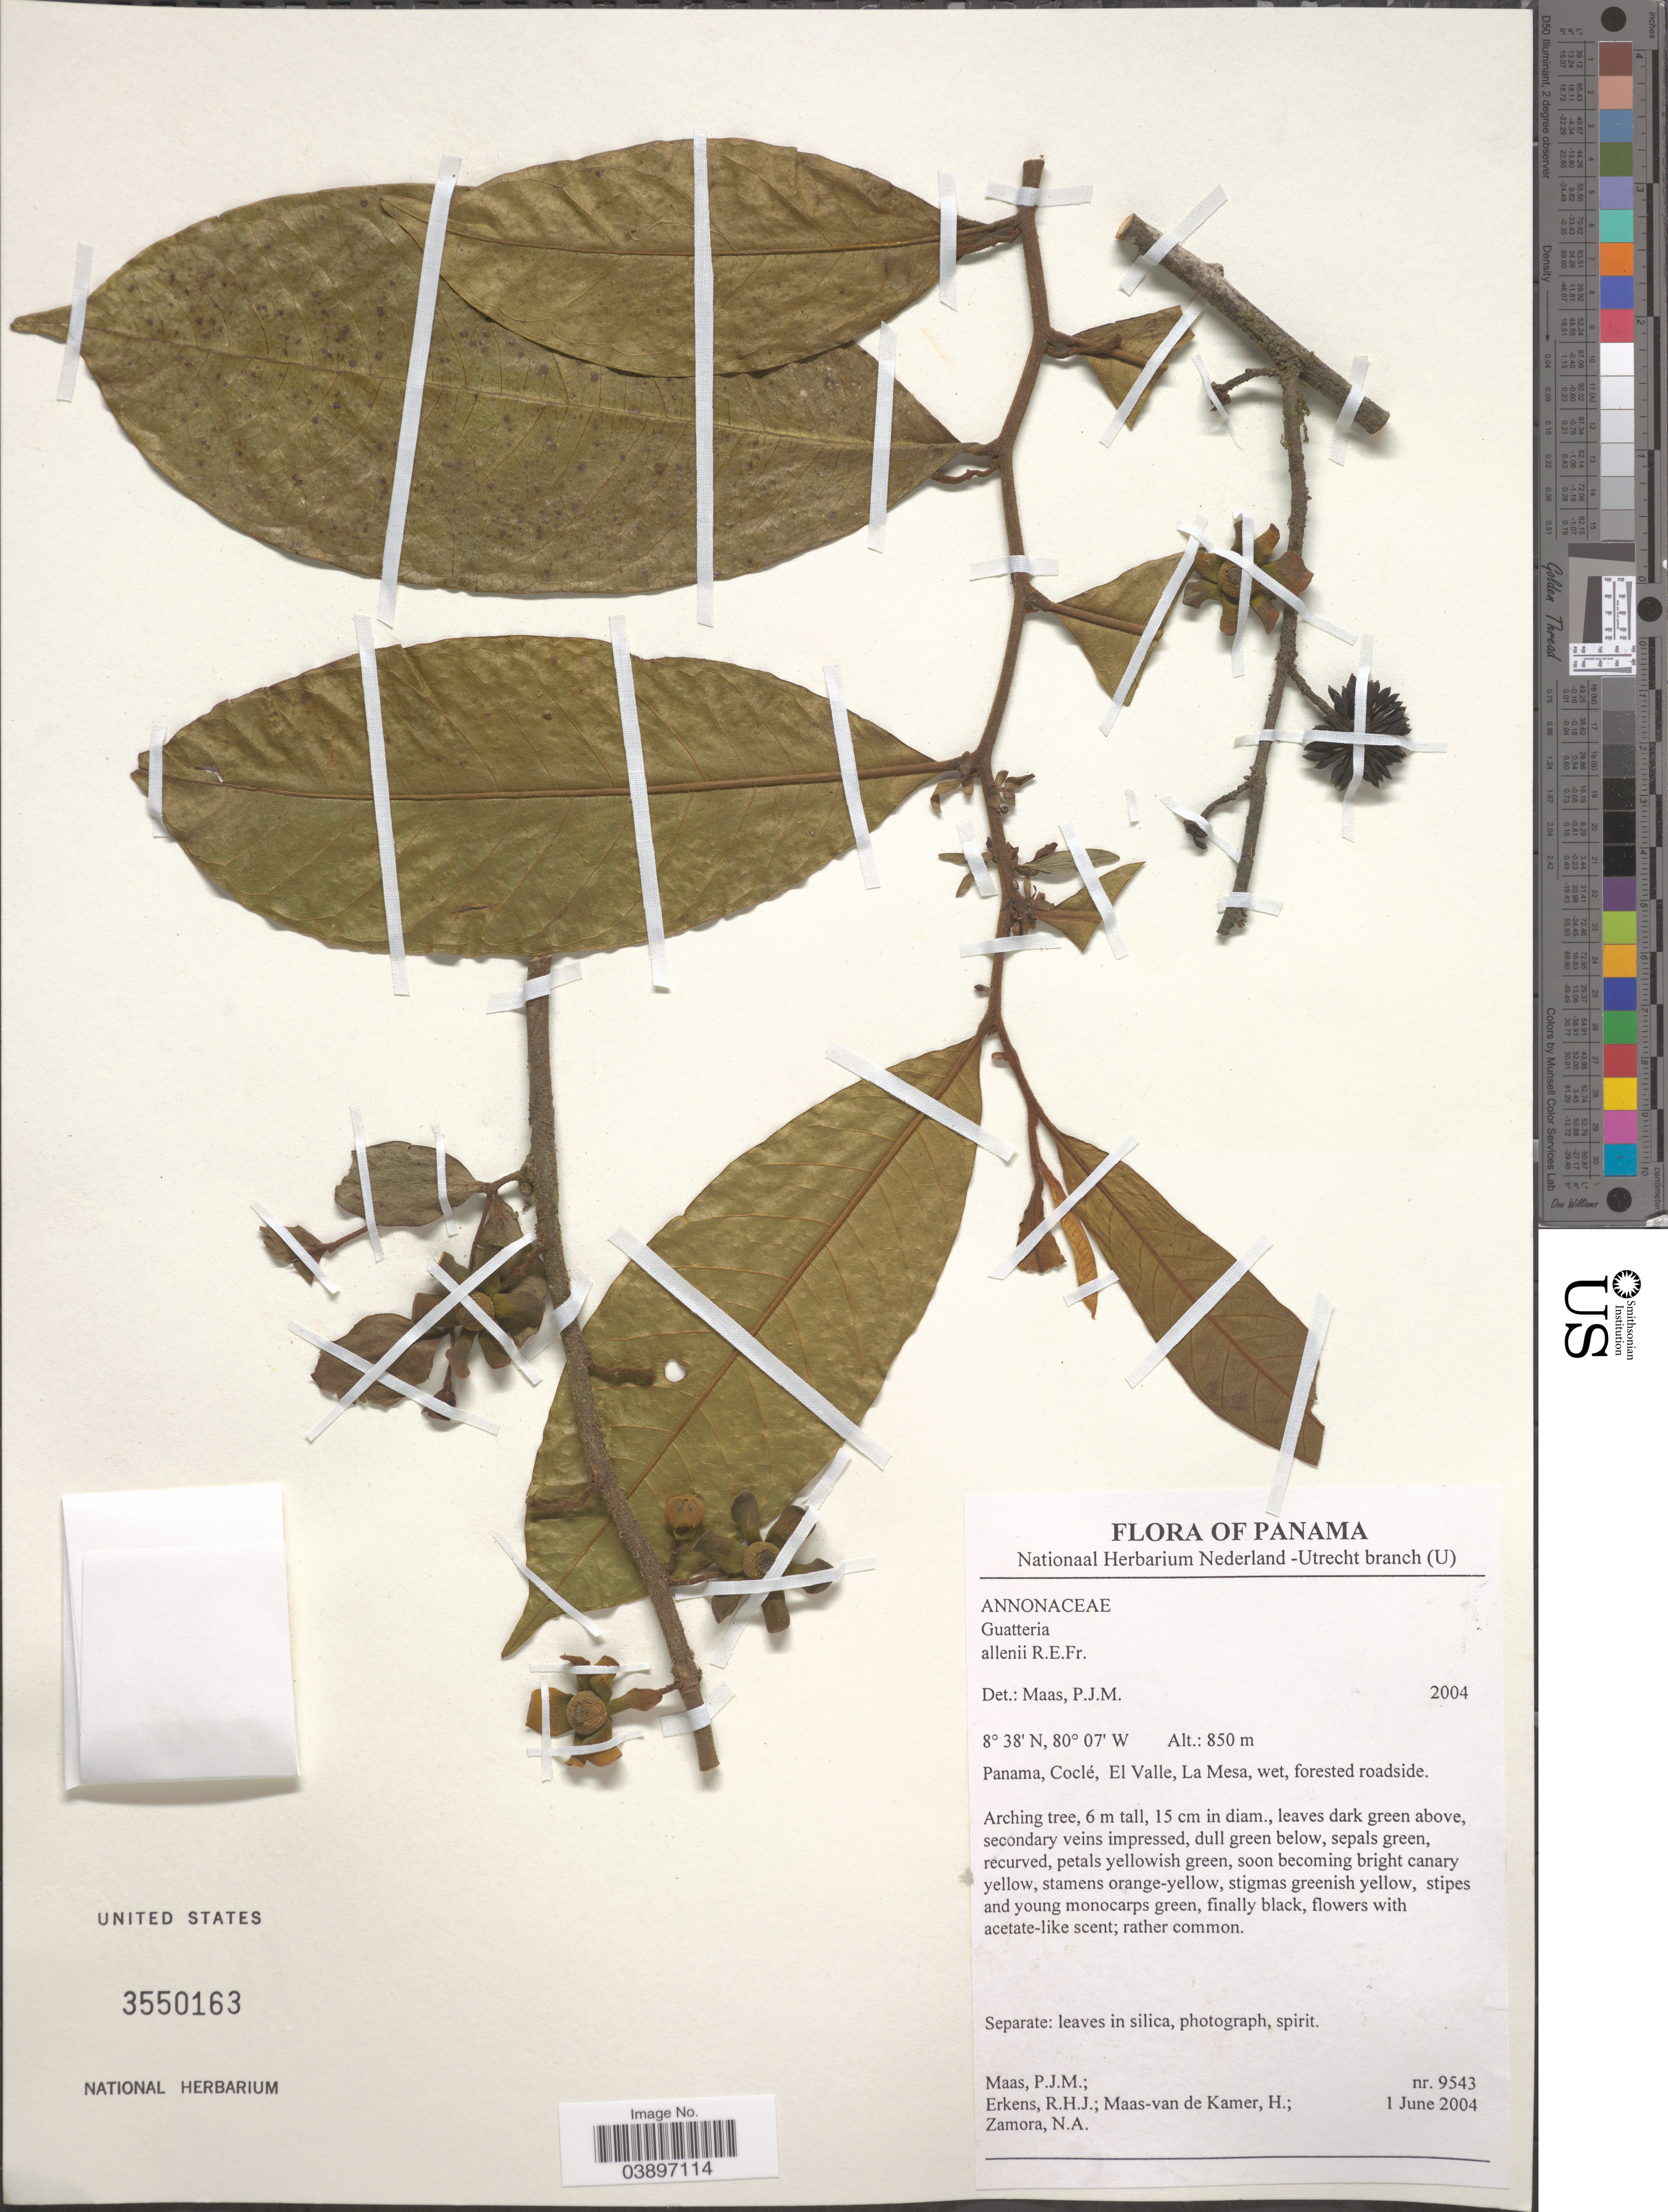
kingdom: Plantae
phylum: Tracheophyta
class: Magnoliopsida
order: Magnoliales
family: Annonaceae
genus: Guatteria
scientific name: Guatteria allenii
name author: R.E. Fr.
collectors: P. Maas, R. Erkens, H. Maas van de Kamer & N. Zamora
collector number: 9543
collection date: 2004-06-01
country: Panama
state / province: Cocle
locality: El Valle, La Mesa.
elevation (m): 850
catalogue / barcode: US 3550163